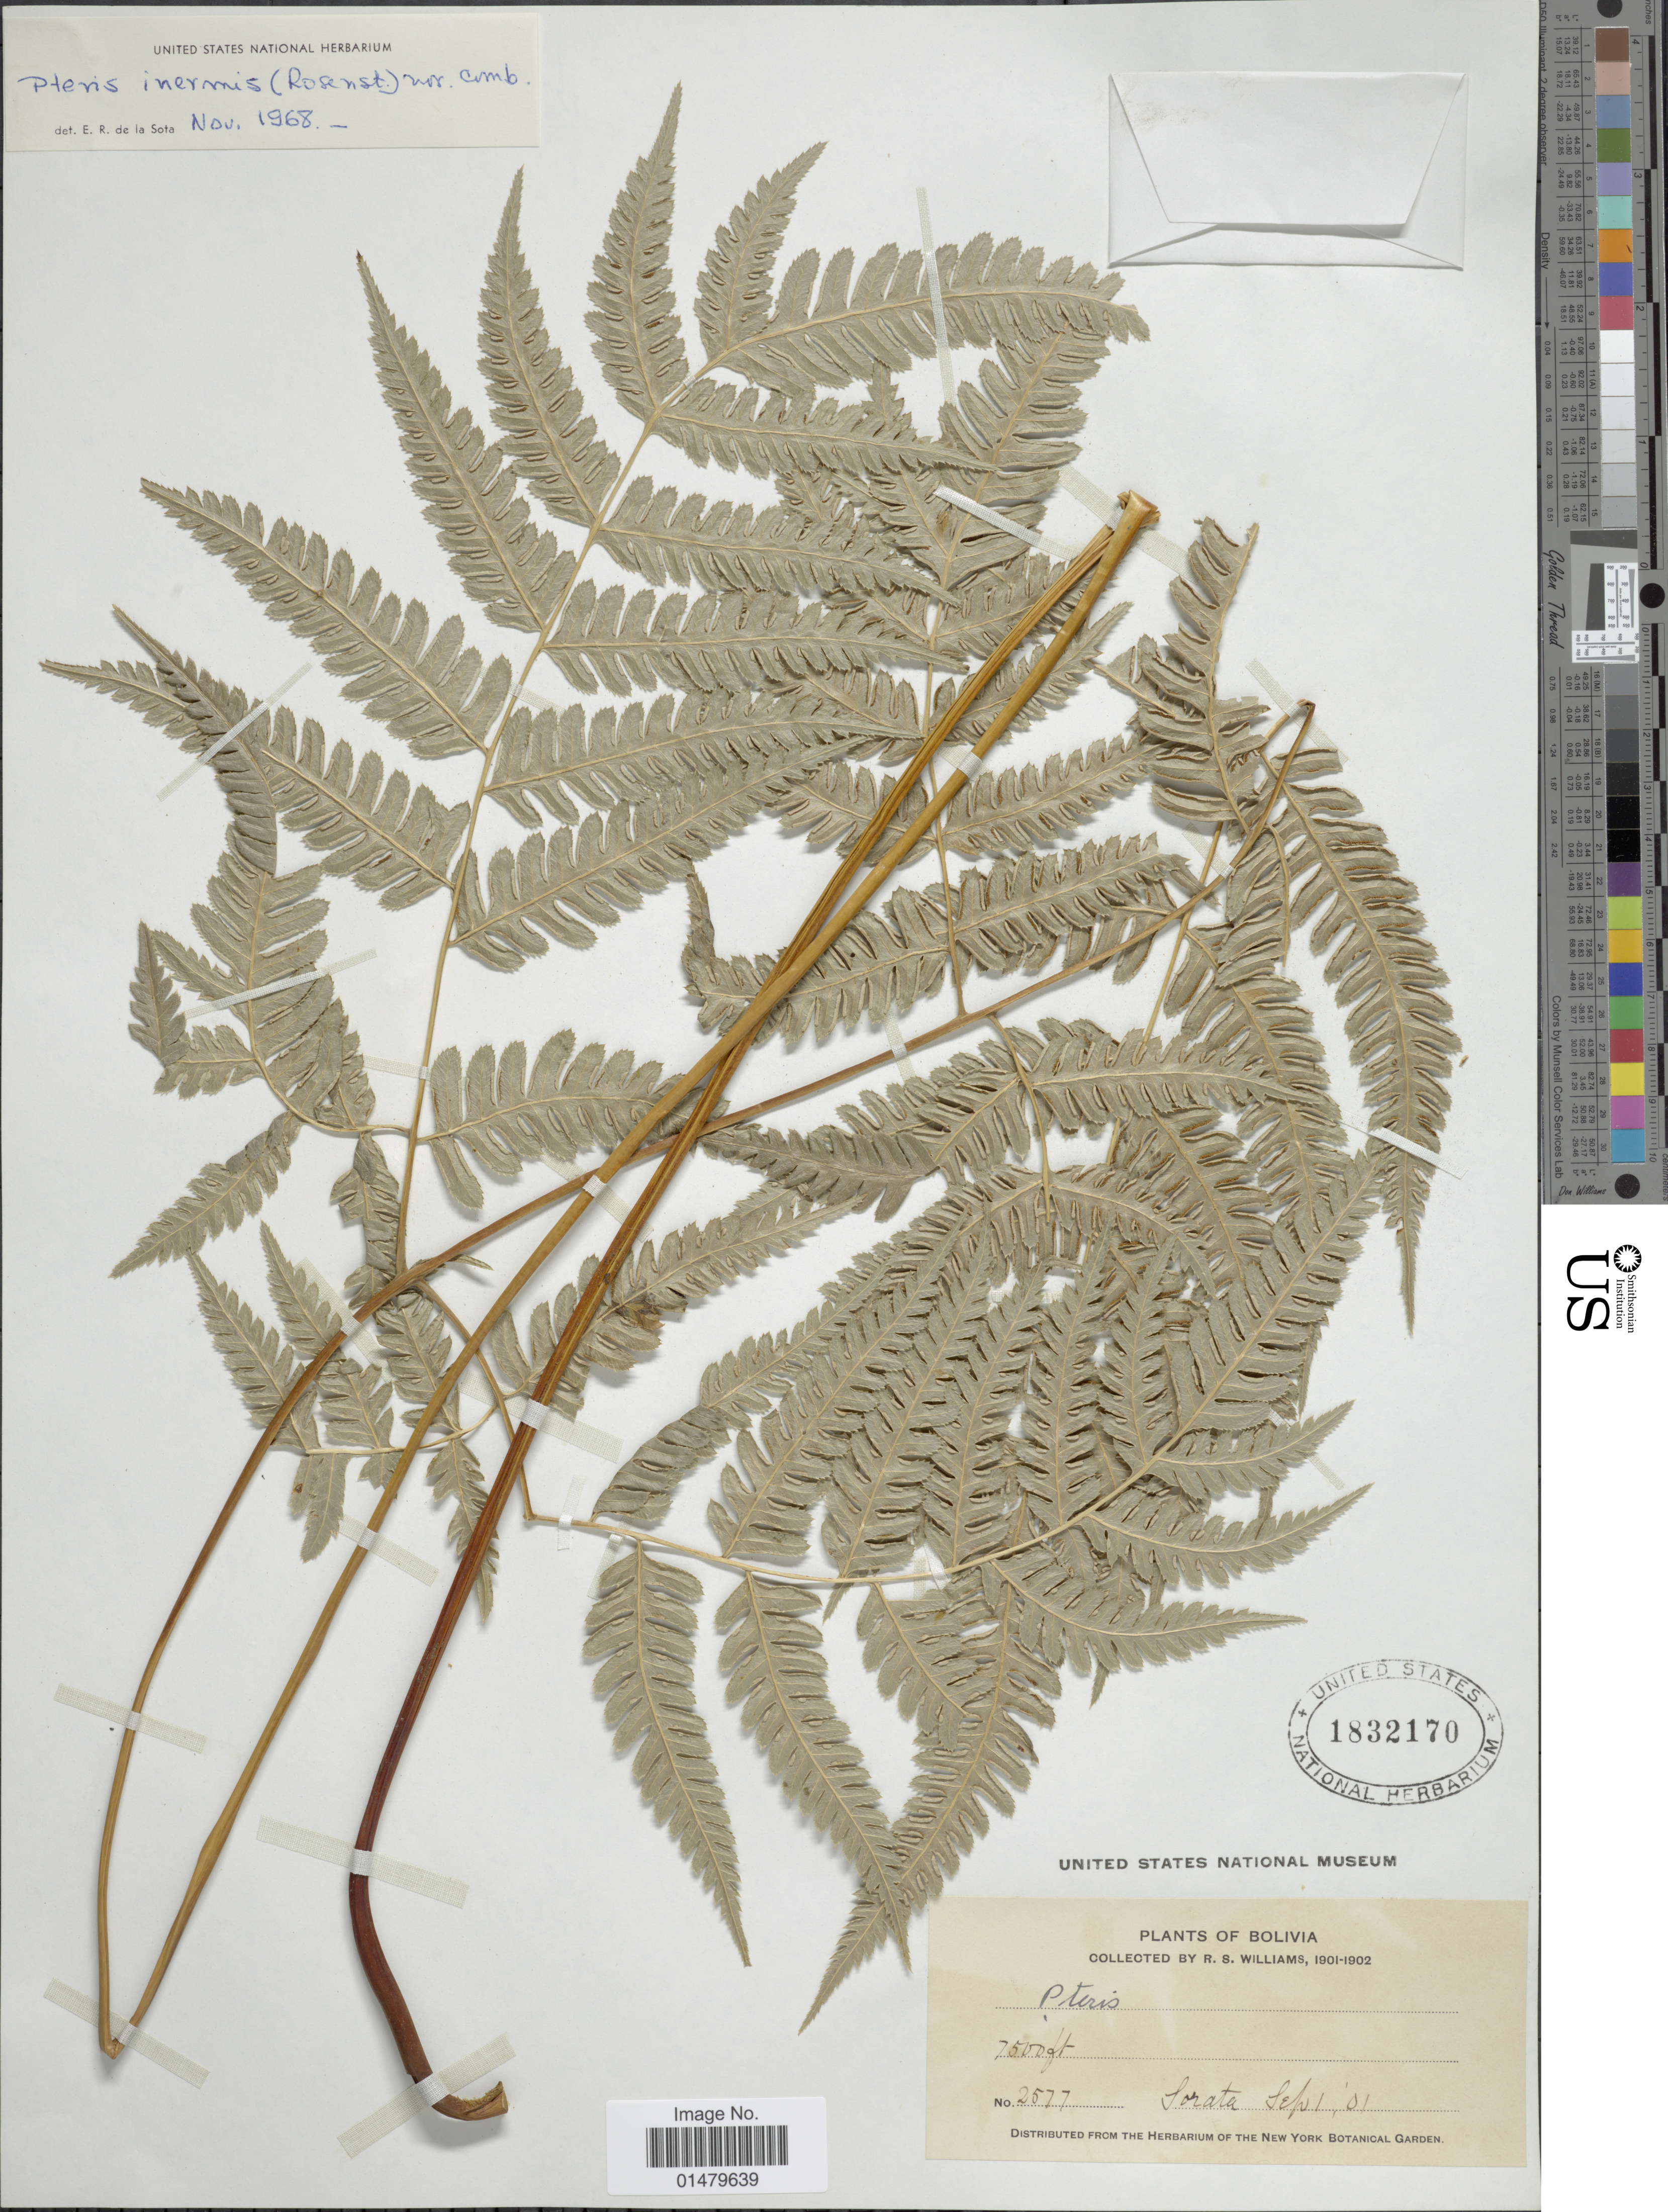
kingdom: Plantae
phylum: Tracheophyta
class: Polypodiopsida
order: Polypodiales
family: Pteridaceae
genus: Pteris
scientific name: Pteris muricata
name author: Rosenst.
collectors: R. S. Williams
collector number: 2577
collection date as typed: Sep. 1, '01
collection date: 1901-09-01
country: Bolivia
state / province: La Páz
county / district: Larecaja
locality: Sorata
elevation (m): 2286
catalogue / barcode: US 1832170